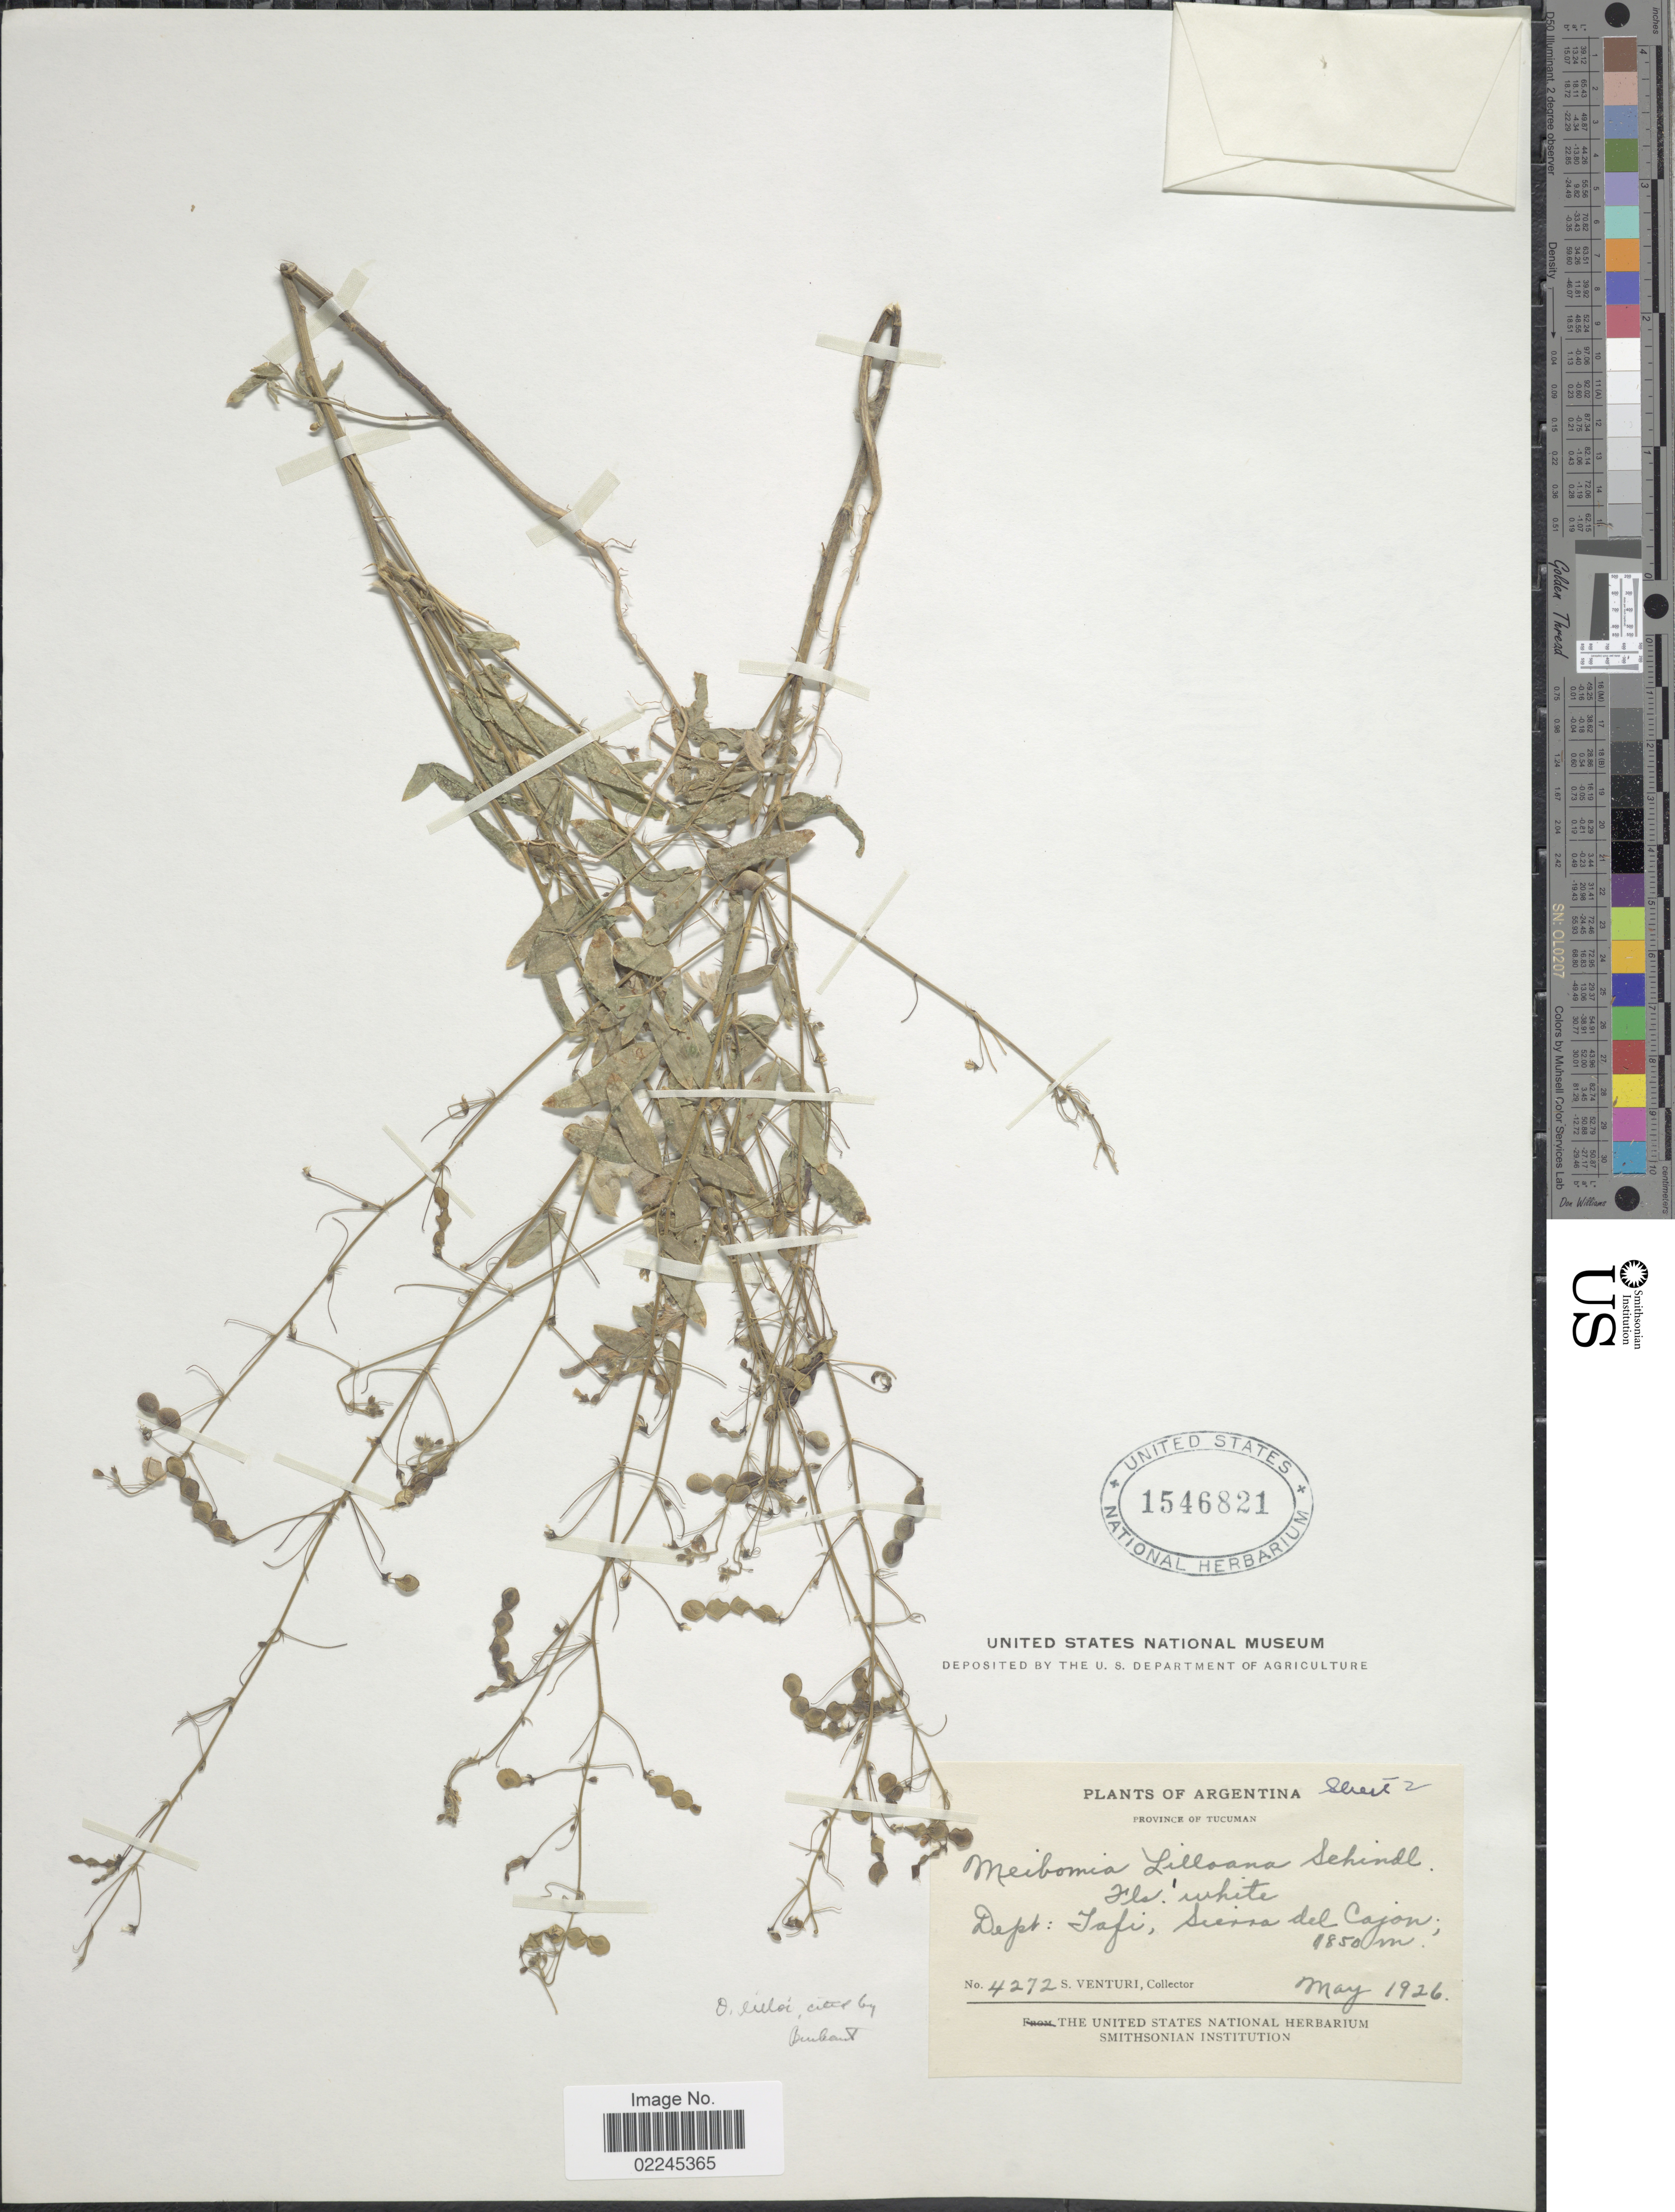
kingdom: Plantae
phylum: Tracheophyta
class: Magnoliopsida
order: Fabales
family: Fabaceae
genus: Desmodium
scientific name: Desmodium lilloanum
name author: (Schindl.) Burkart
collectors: S. Venturi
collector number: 4272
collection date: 1926-05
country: Argentina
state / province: Tucuman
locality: Dept.: Tafi, Sierra del Cajon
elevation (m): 1850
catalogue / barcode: US 1546821